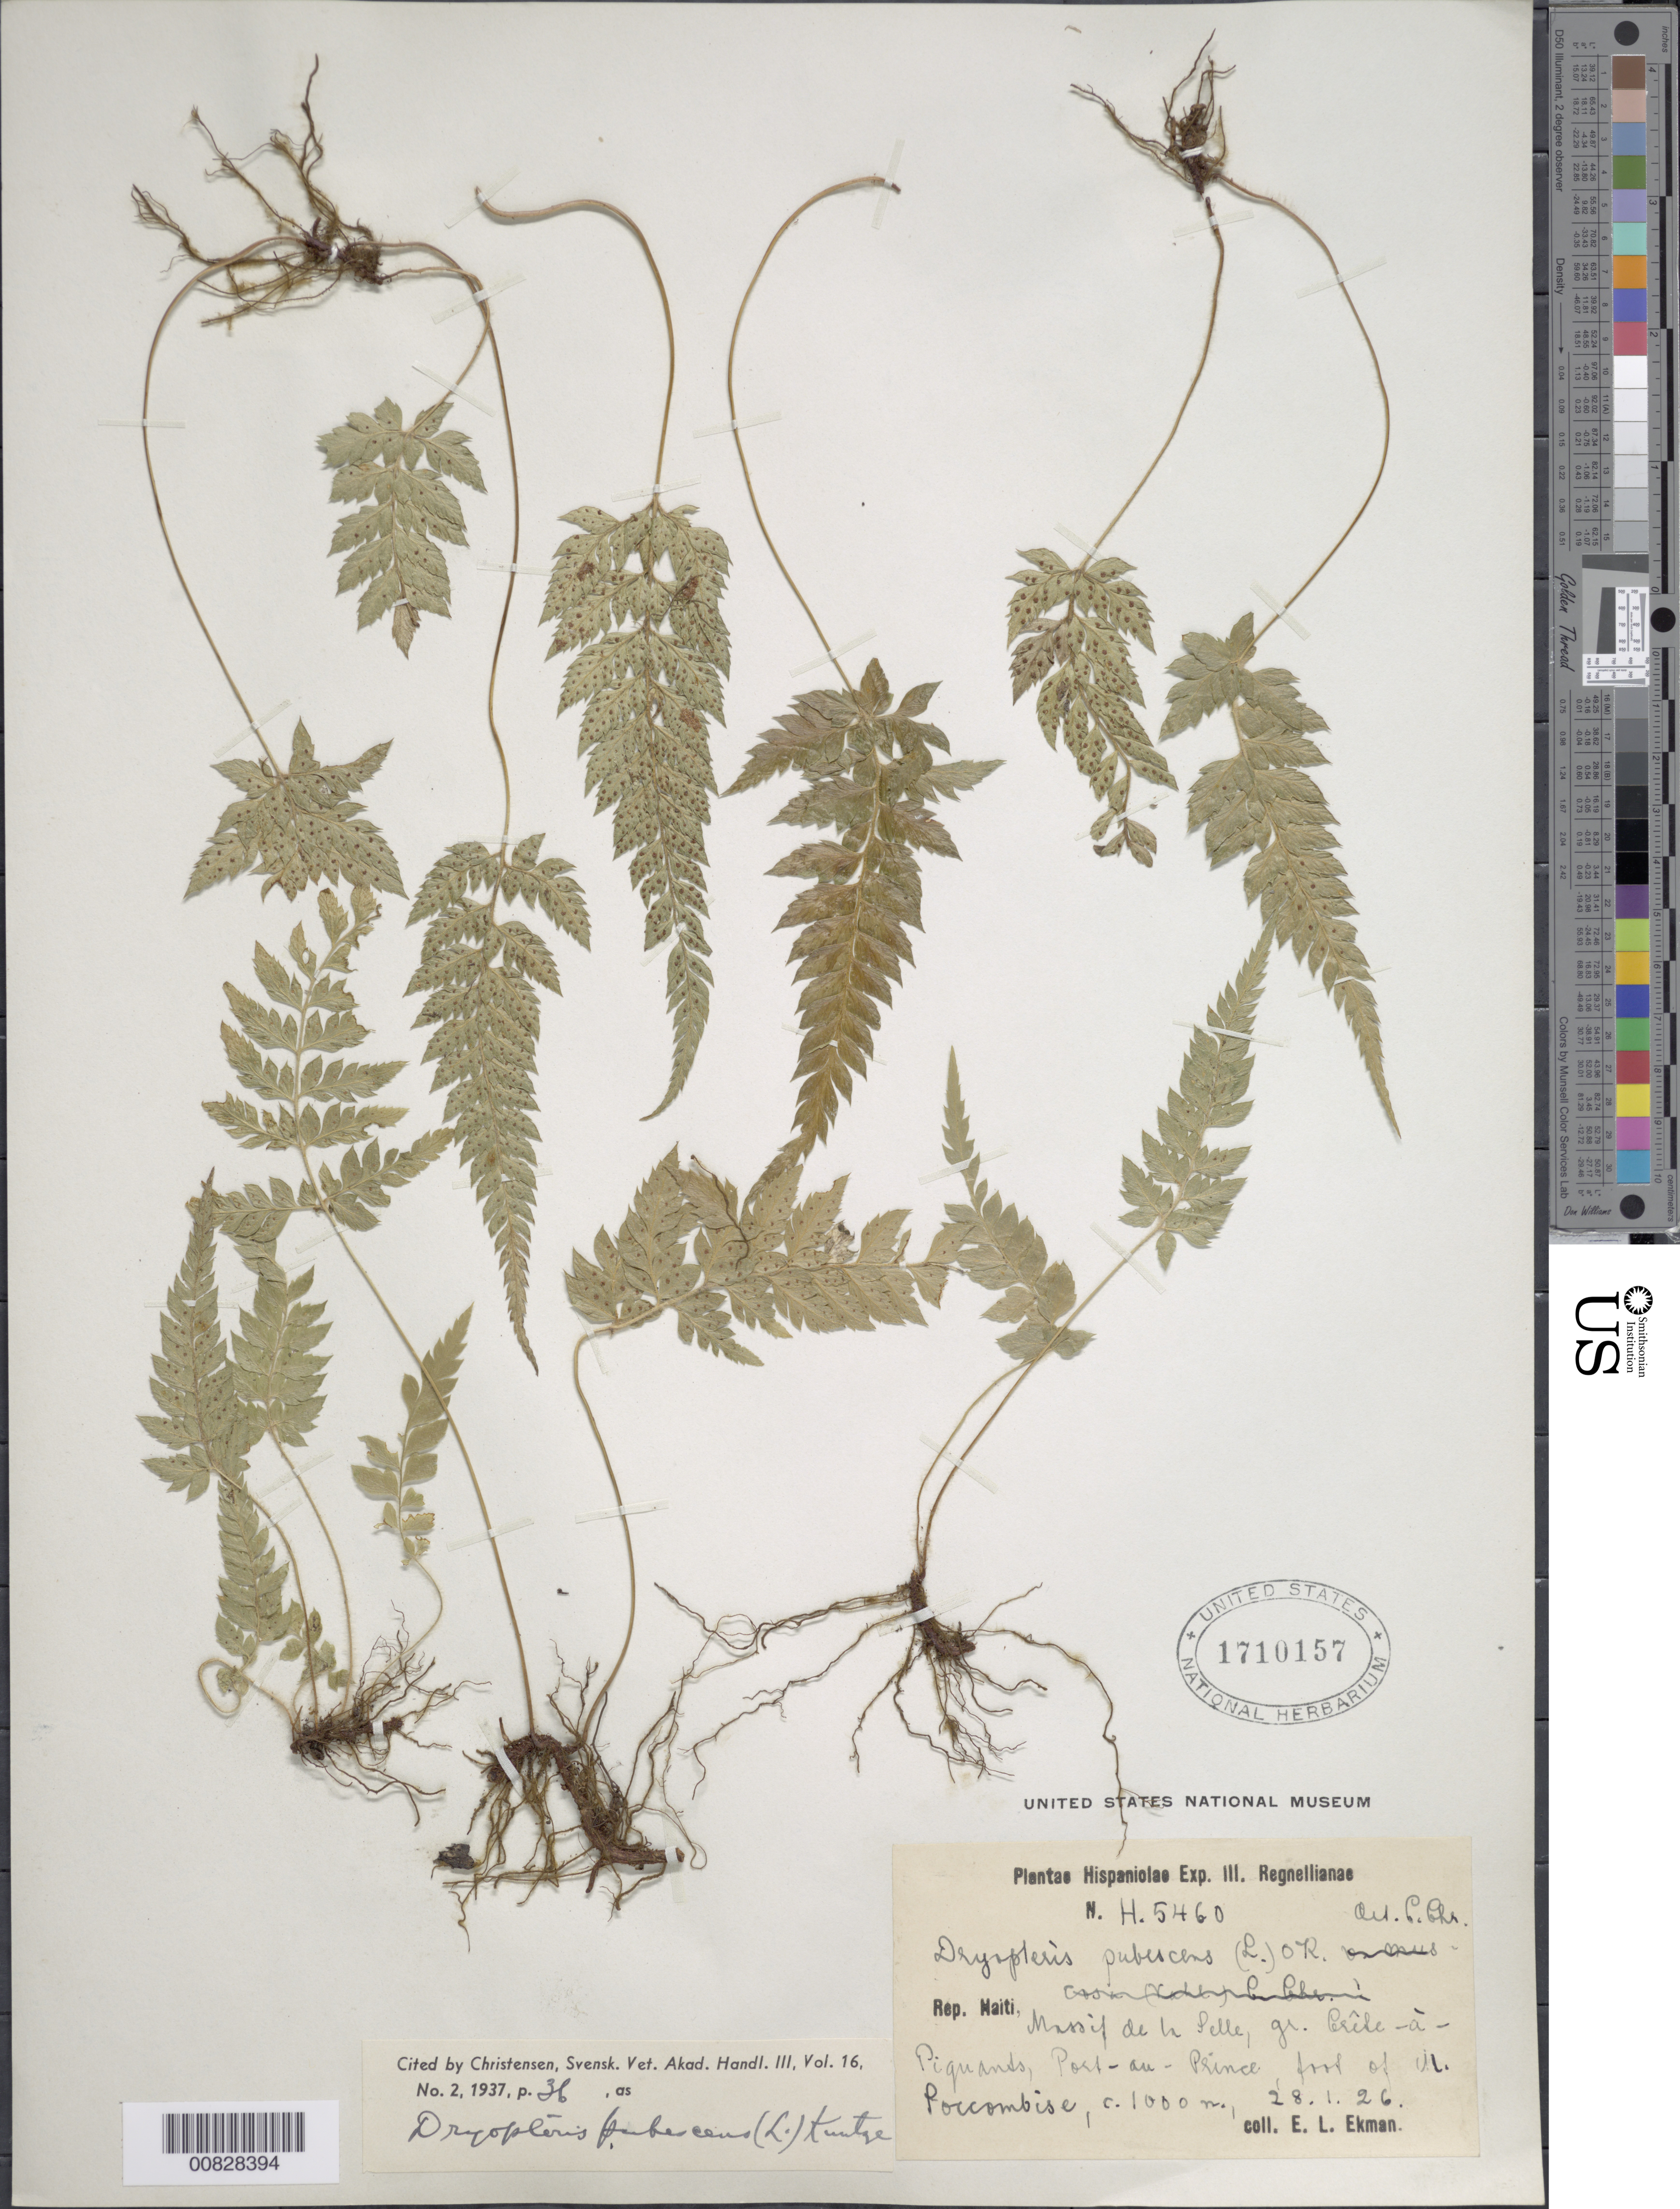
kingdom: Plantae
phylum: Tracheophyta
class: Polypodiopsida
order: Polypodiales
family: Dryopteridaceae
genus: Polystichopsis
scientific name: Polystichopsis pubescens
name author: (L.) C.V. Morton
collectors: E. L. Ekman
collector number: H 5460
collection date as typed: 28 Jan 1926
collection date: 1926-01-28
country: Haiti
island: Hispaniola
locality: Massif de la Selle, gr. Crête-à-Piquants, Port au Prince, foot of M. Poccombise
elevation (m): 1000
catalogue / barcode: US 1710157